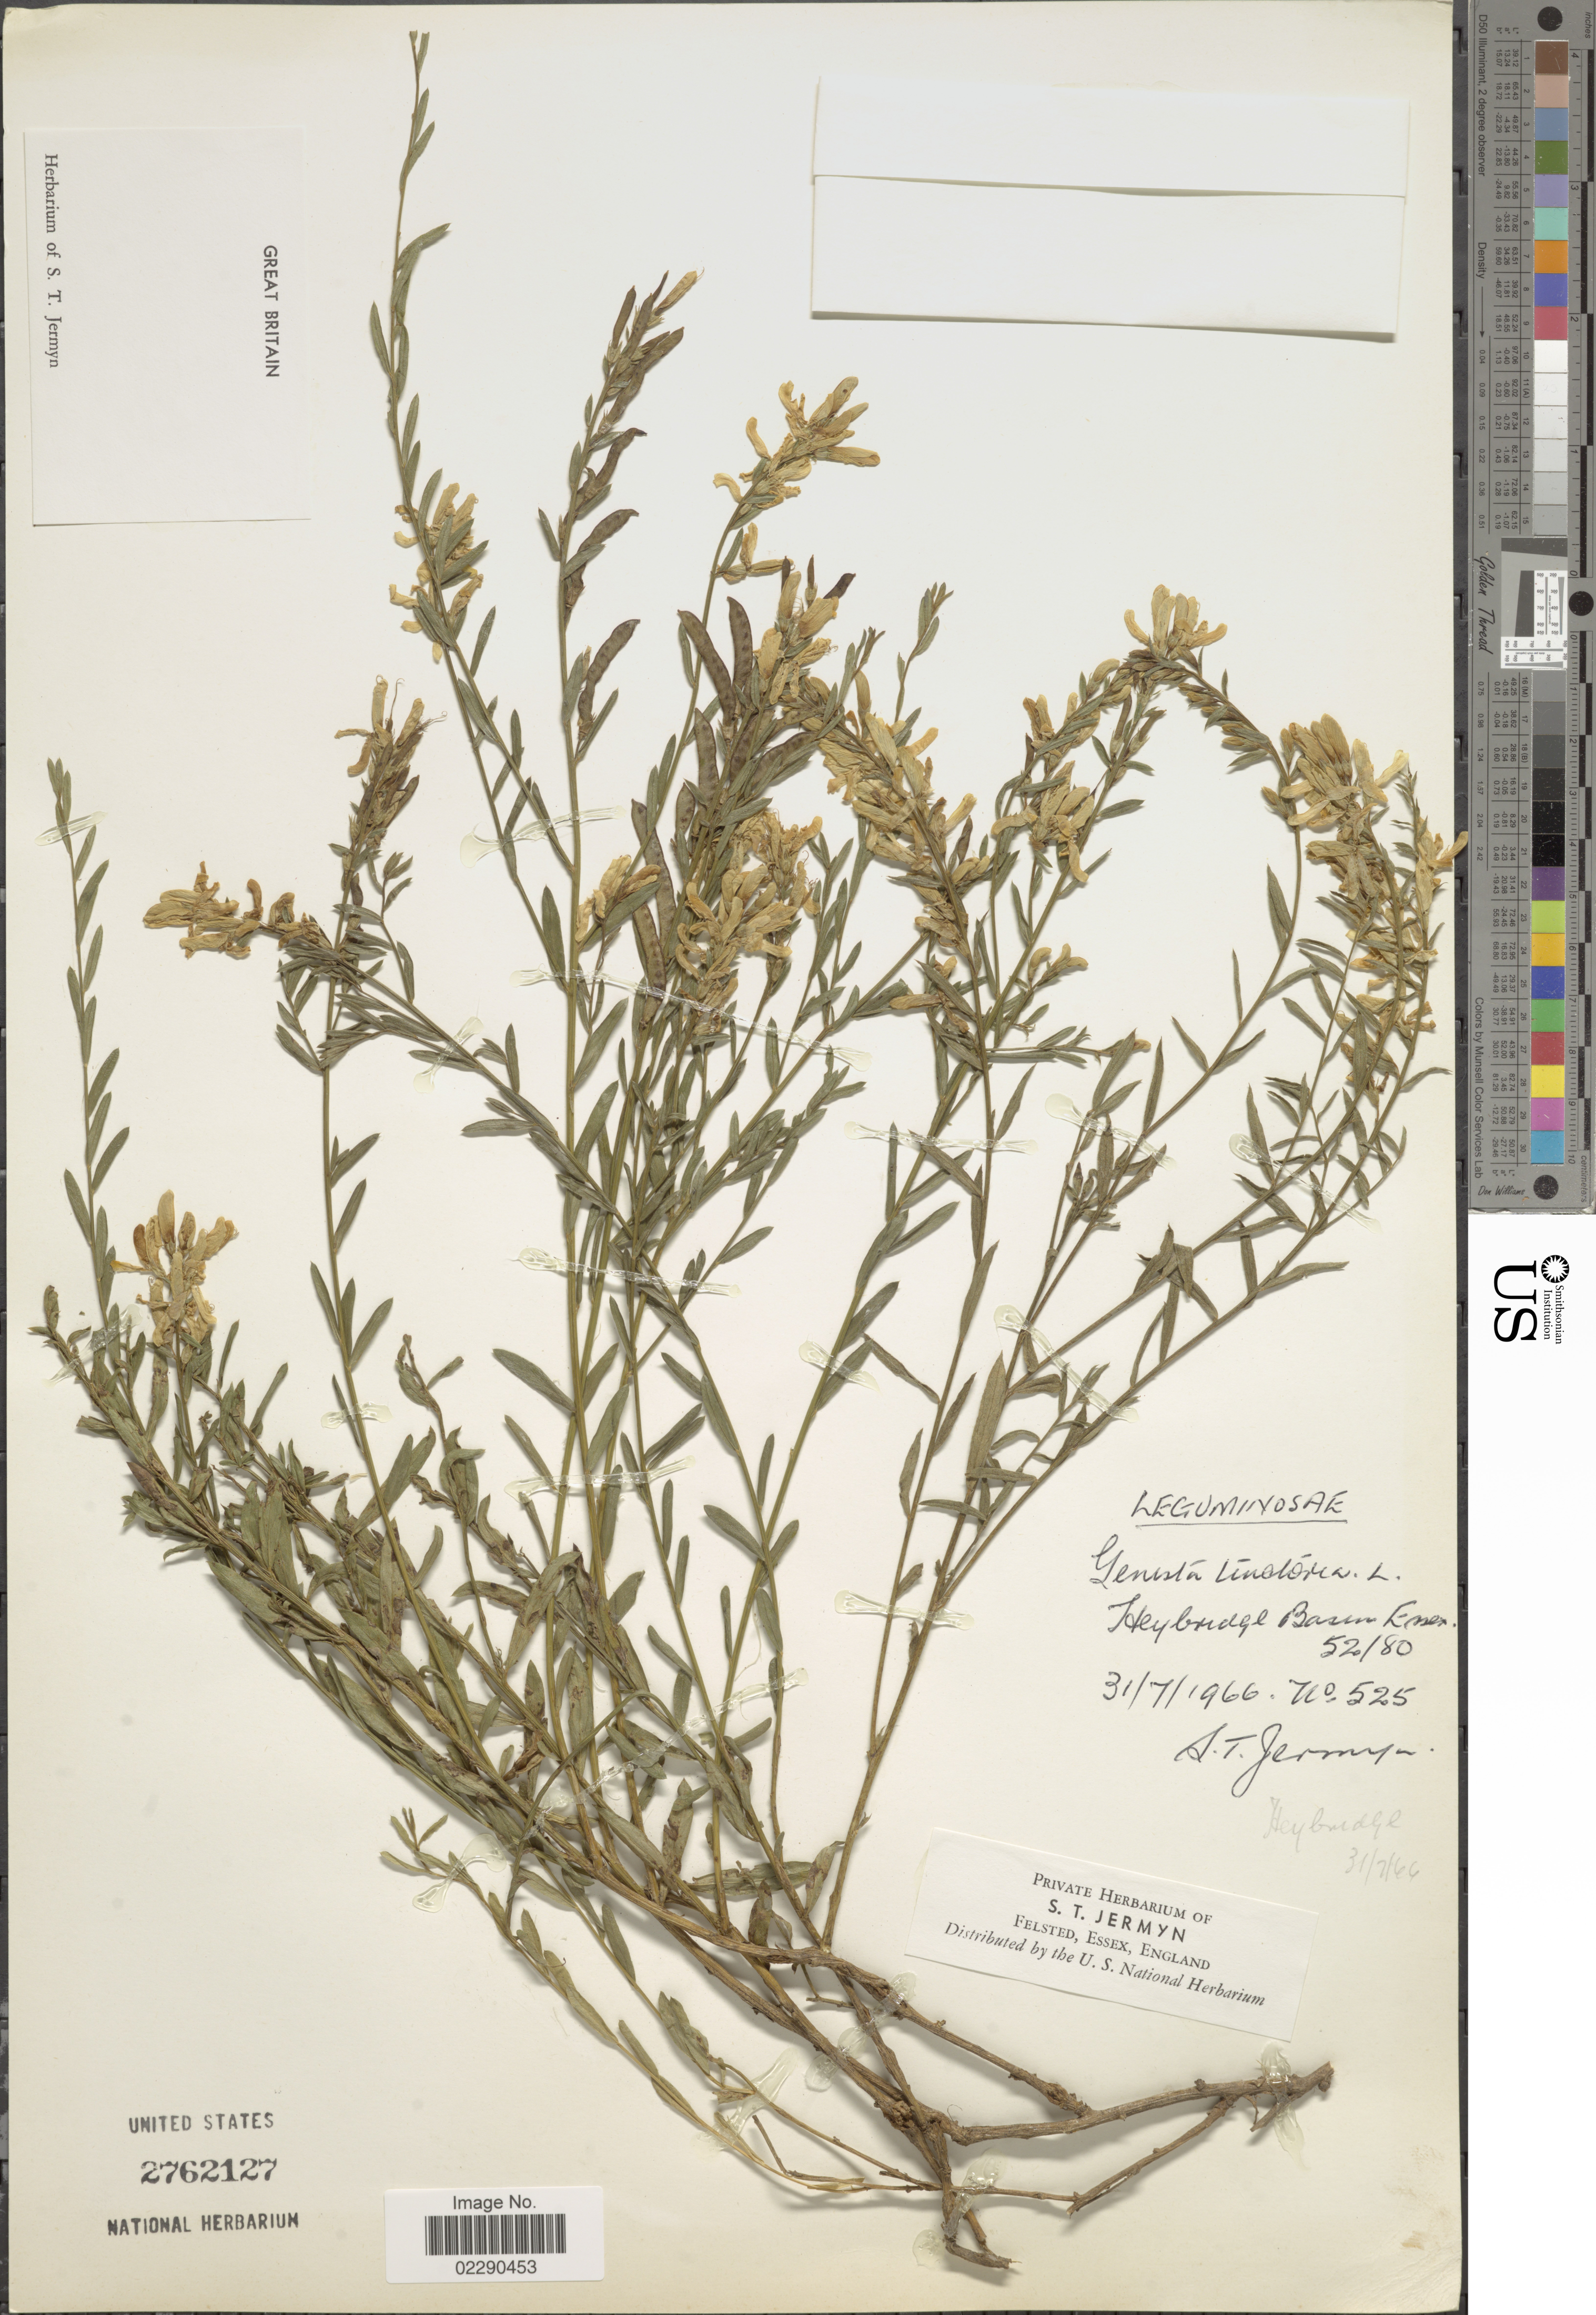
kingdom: Plantae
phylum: Tracheophyta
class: Magnoliopsida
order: Fabales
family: Fabaceae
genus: Genista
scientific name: Genista tinctoria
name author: L.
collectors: S. Jermyn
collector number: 525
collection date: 1966-07-31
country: United Kingdom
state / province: England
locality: Great Britain, Heybridge Basin Essex 52/80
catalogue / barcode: US 2762127